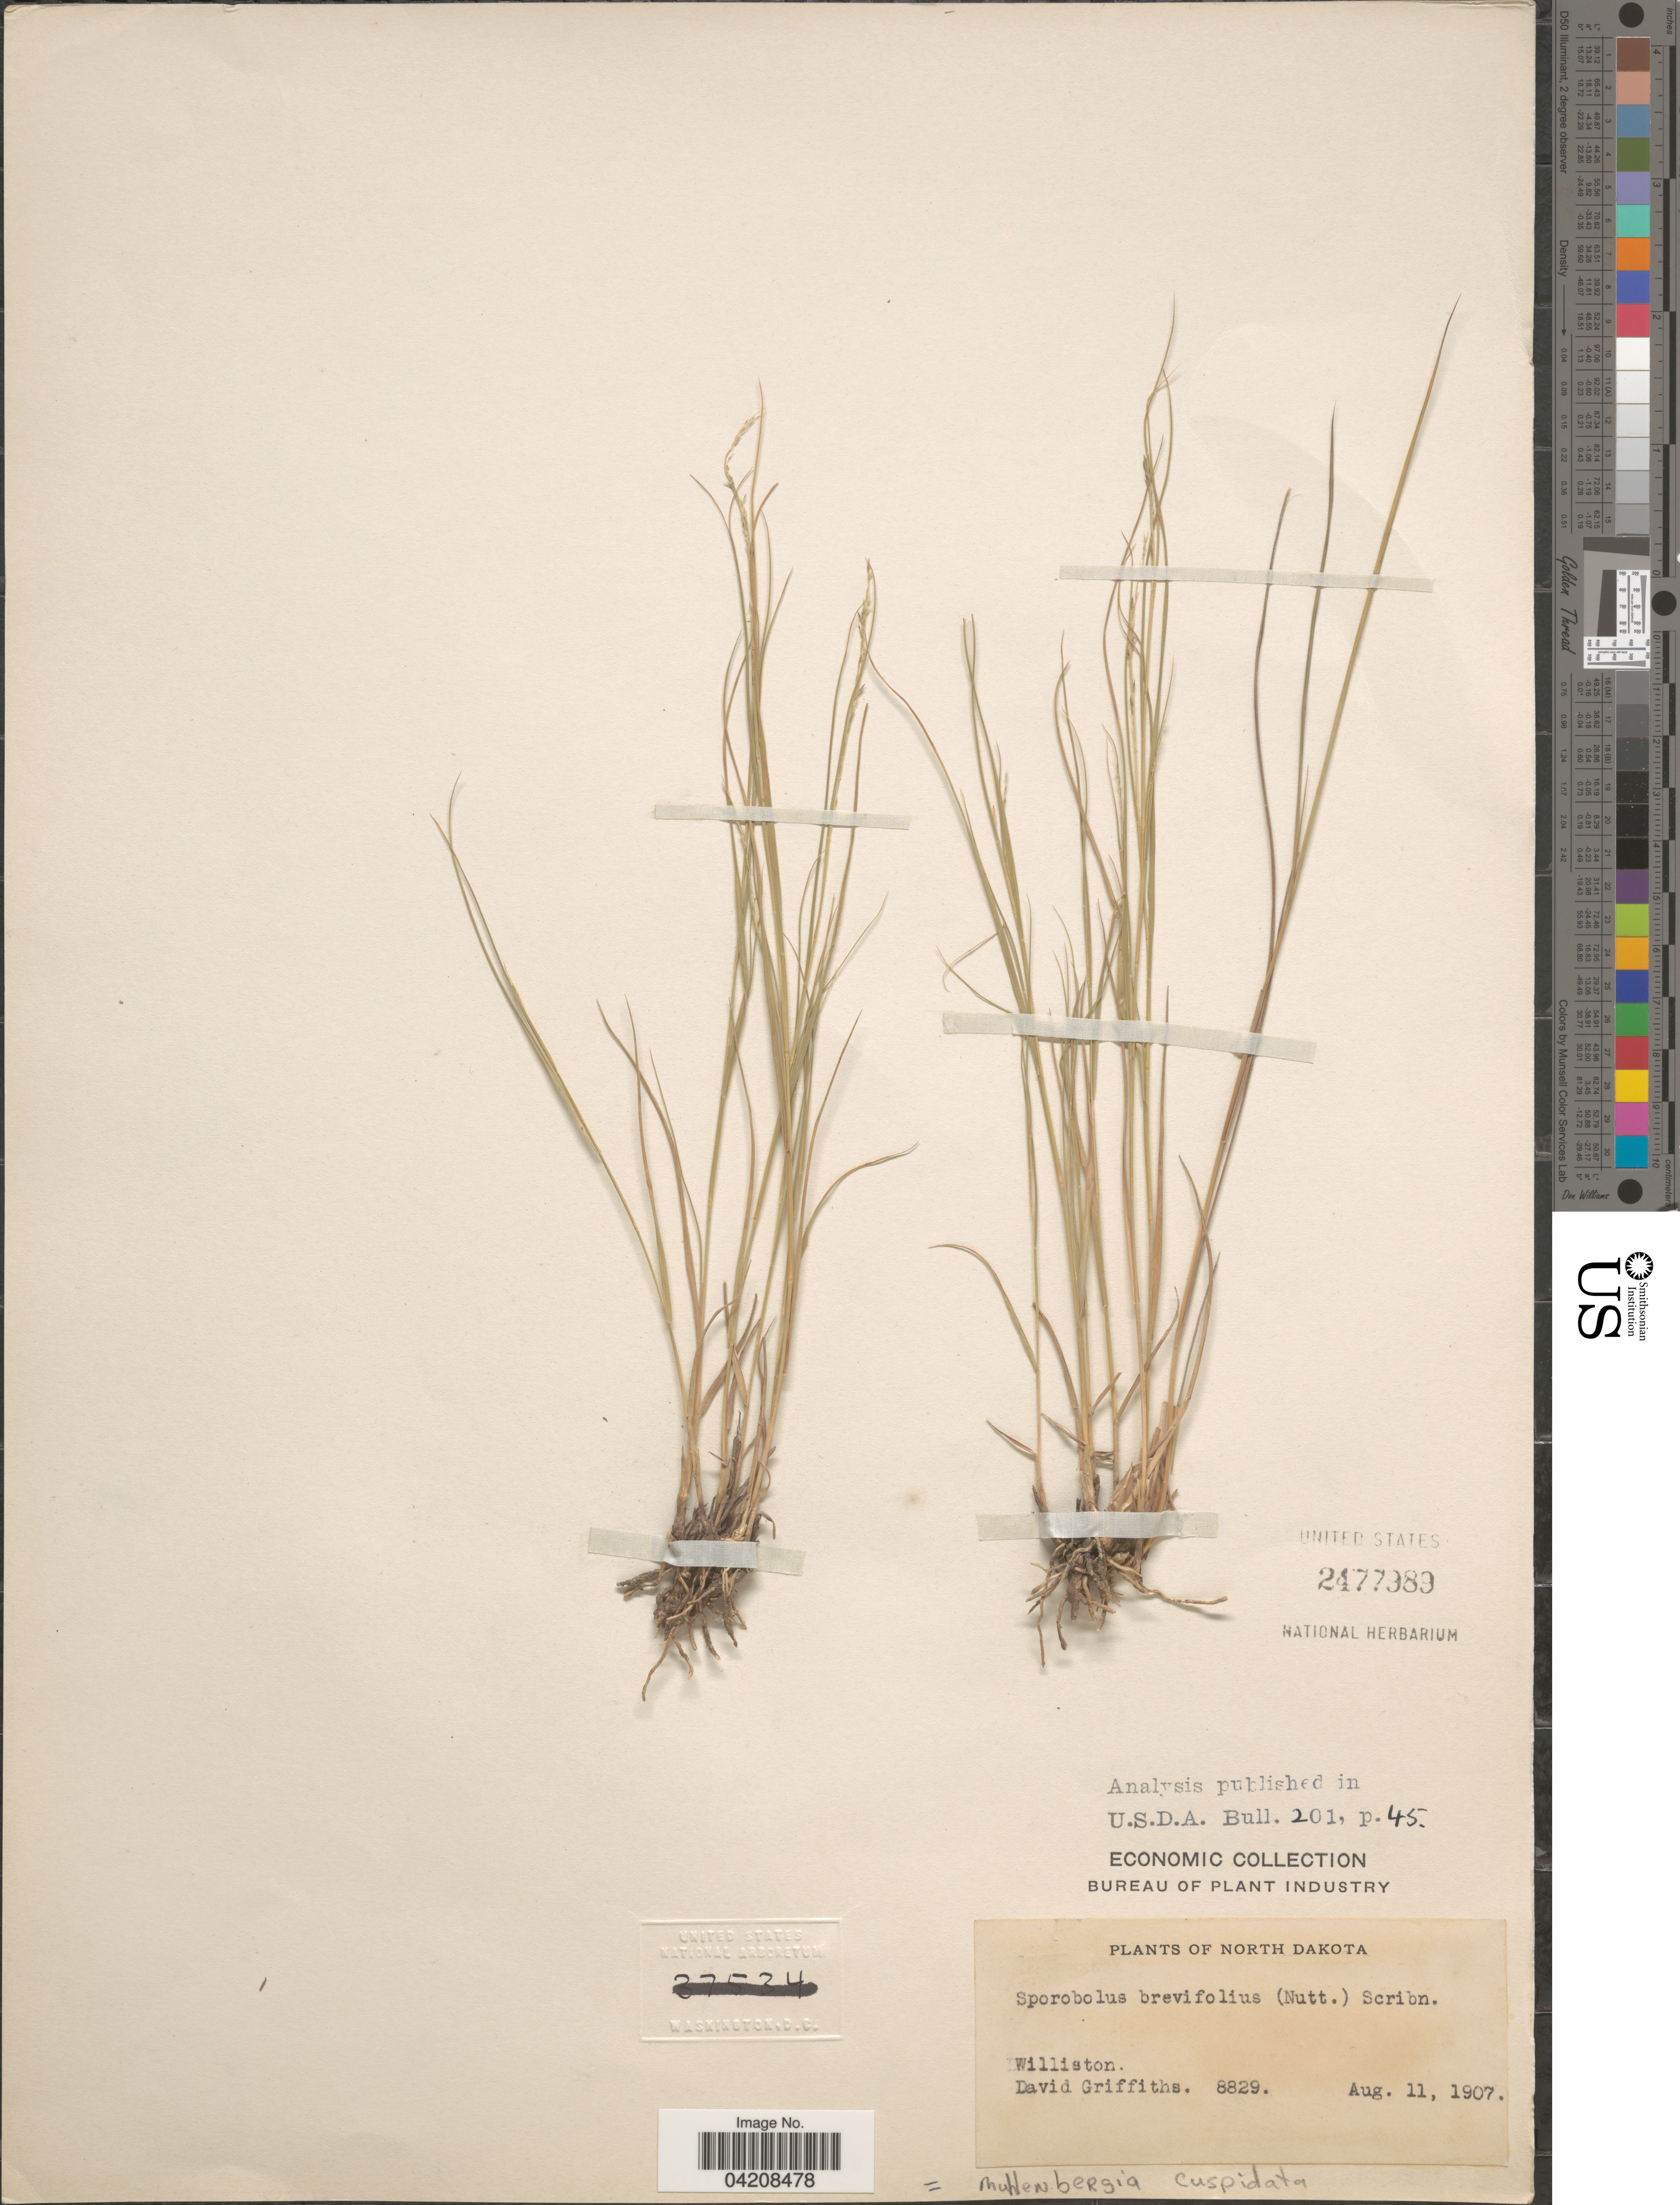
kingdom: Plantae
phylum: Tracheophyta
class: Liliopsida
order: Poales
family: Poaceae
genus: Muhlenbergia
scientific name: Muhlenbergia cuspidata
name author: (Torr. ex Hook.) Rydb.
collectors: D. Griffiths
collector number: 8829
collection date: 1907-08-11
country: United States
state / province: North Dakota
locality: Williston.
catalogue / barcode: US 2477989